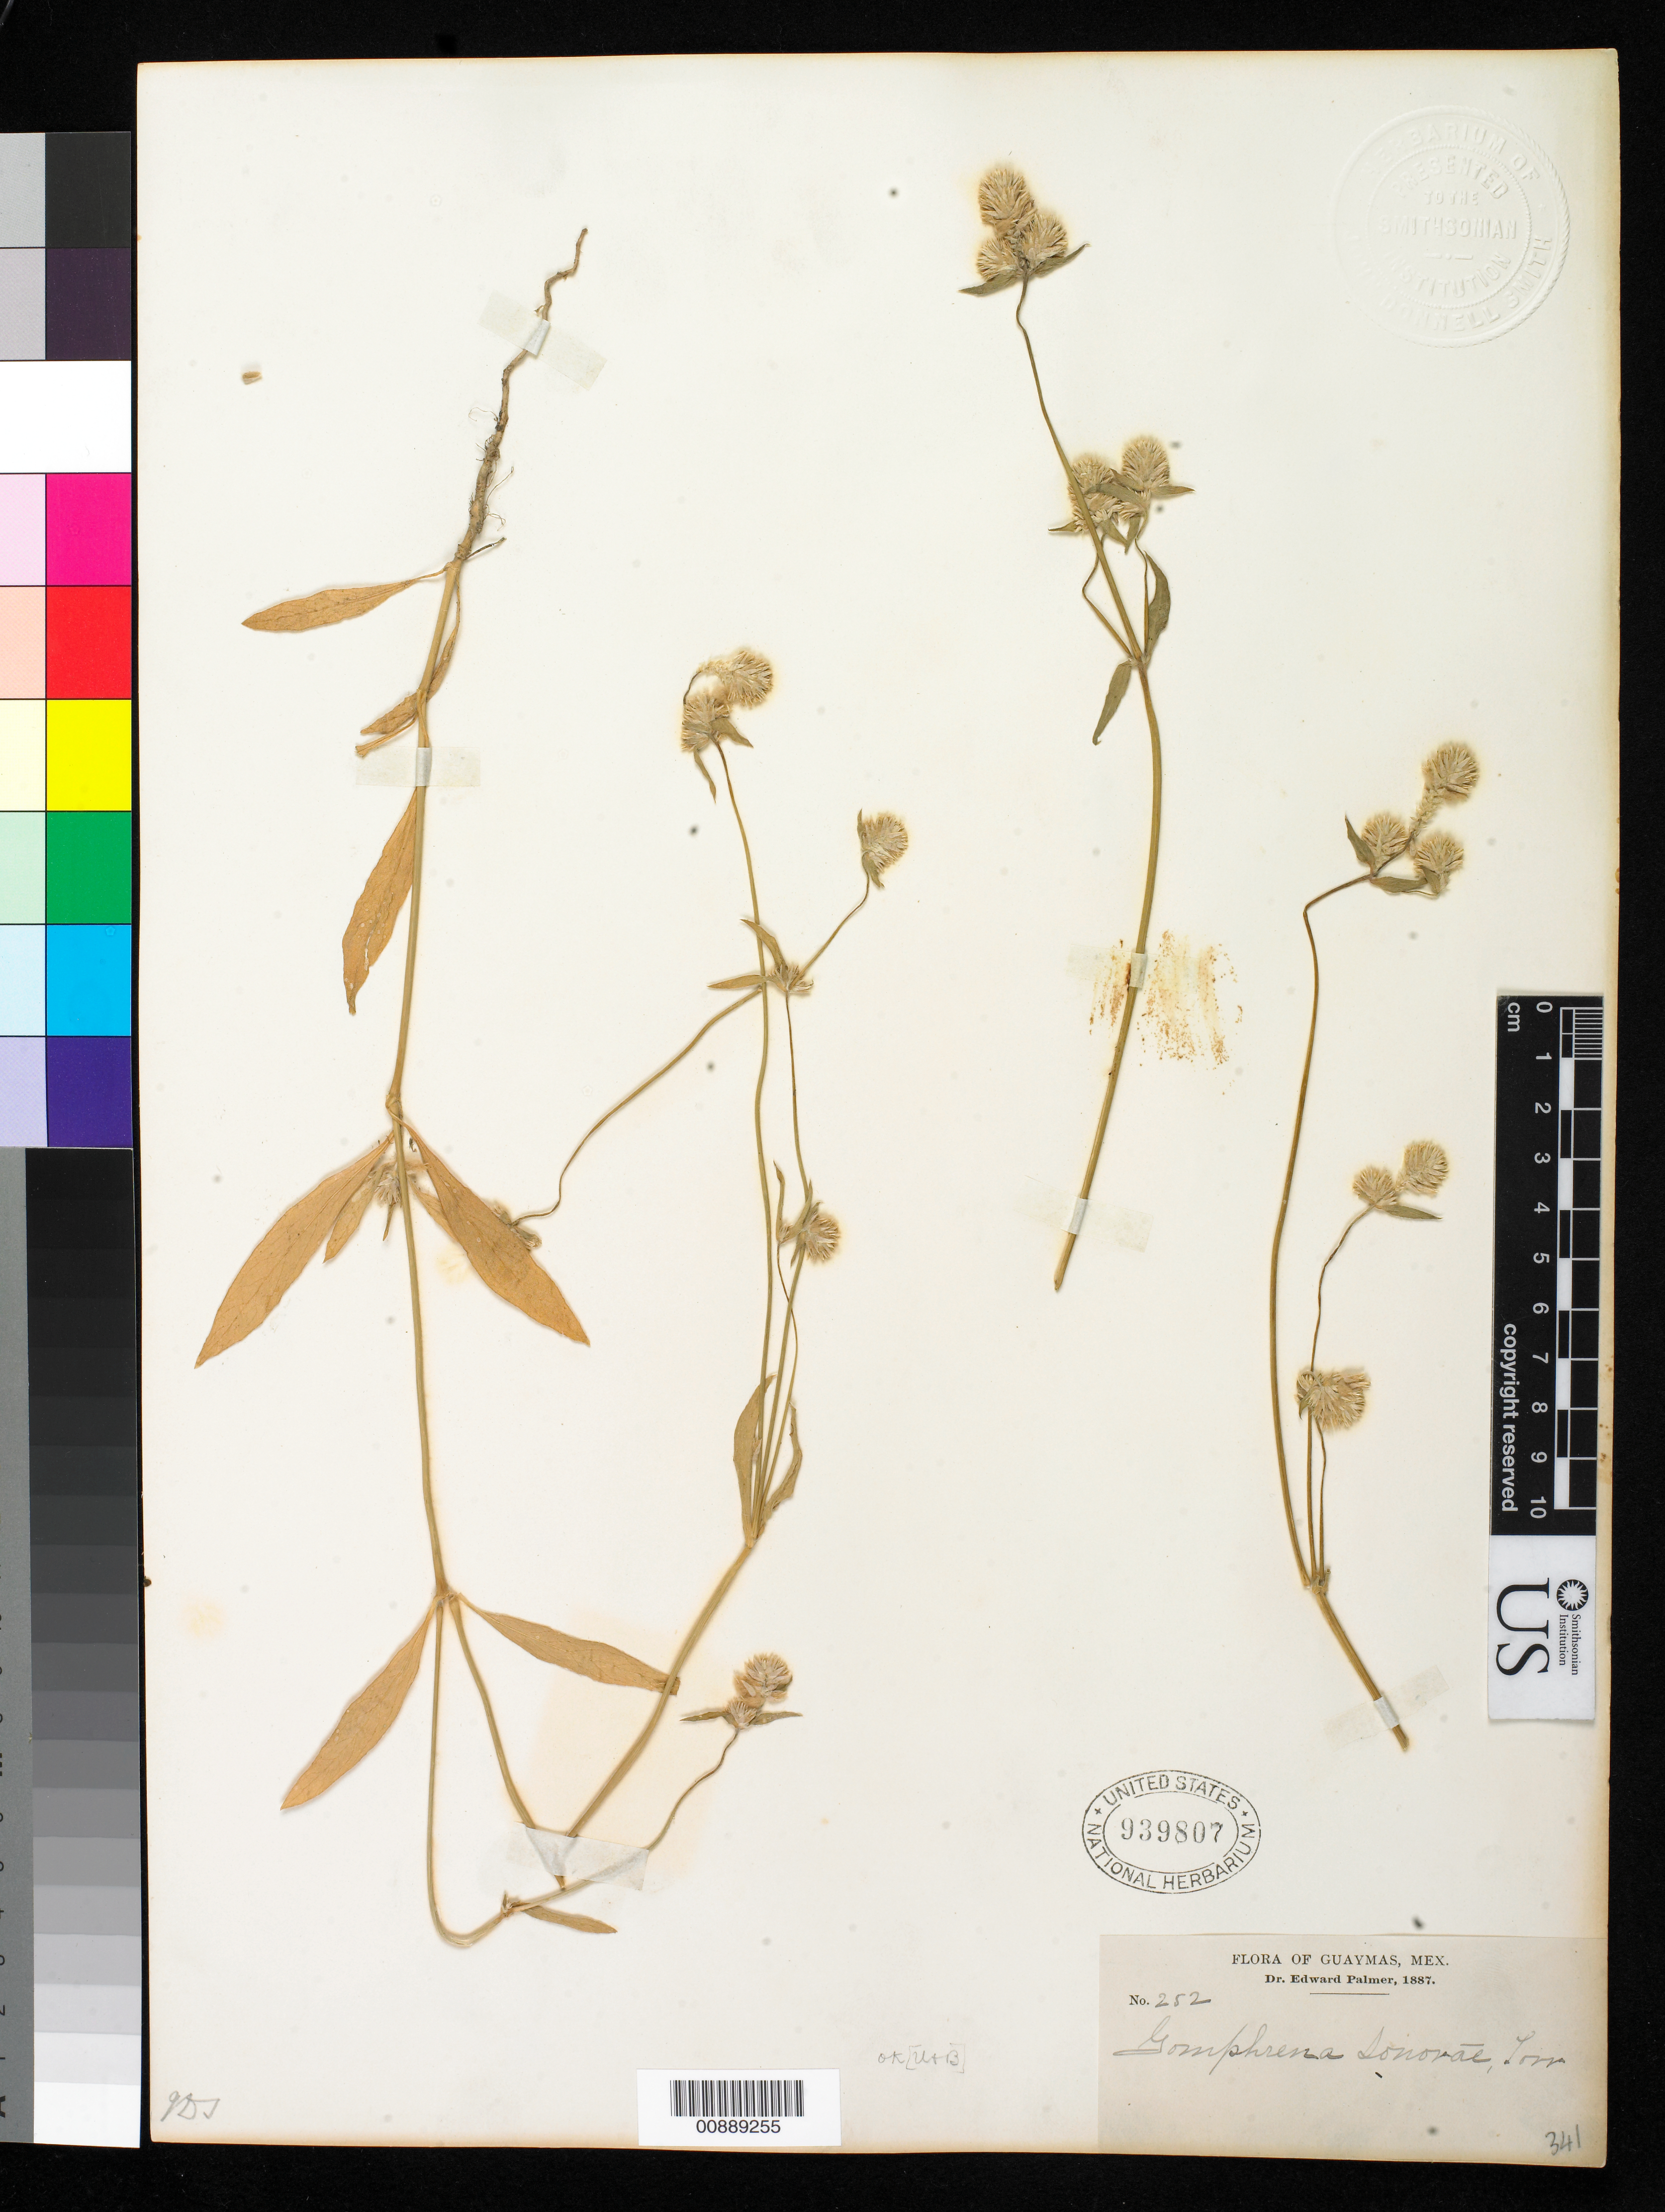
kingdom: Plantae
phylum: Tracheophyta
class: Magnoliopsida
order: Caryophyllales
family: Amaranthaceae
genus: Gomphrena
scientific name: Gomphrena sonorae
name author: Torr. in Emory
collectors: E. Palmer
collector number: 252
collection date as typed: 1887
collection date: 1887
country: Mexico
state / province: Sonora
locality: Guaymas, Sonora.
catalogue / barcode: US 939807